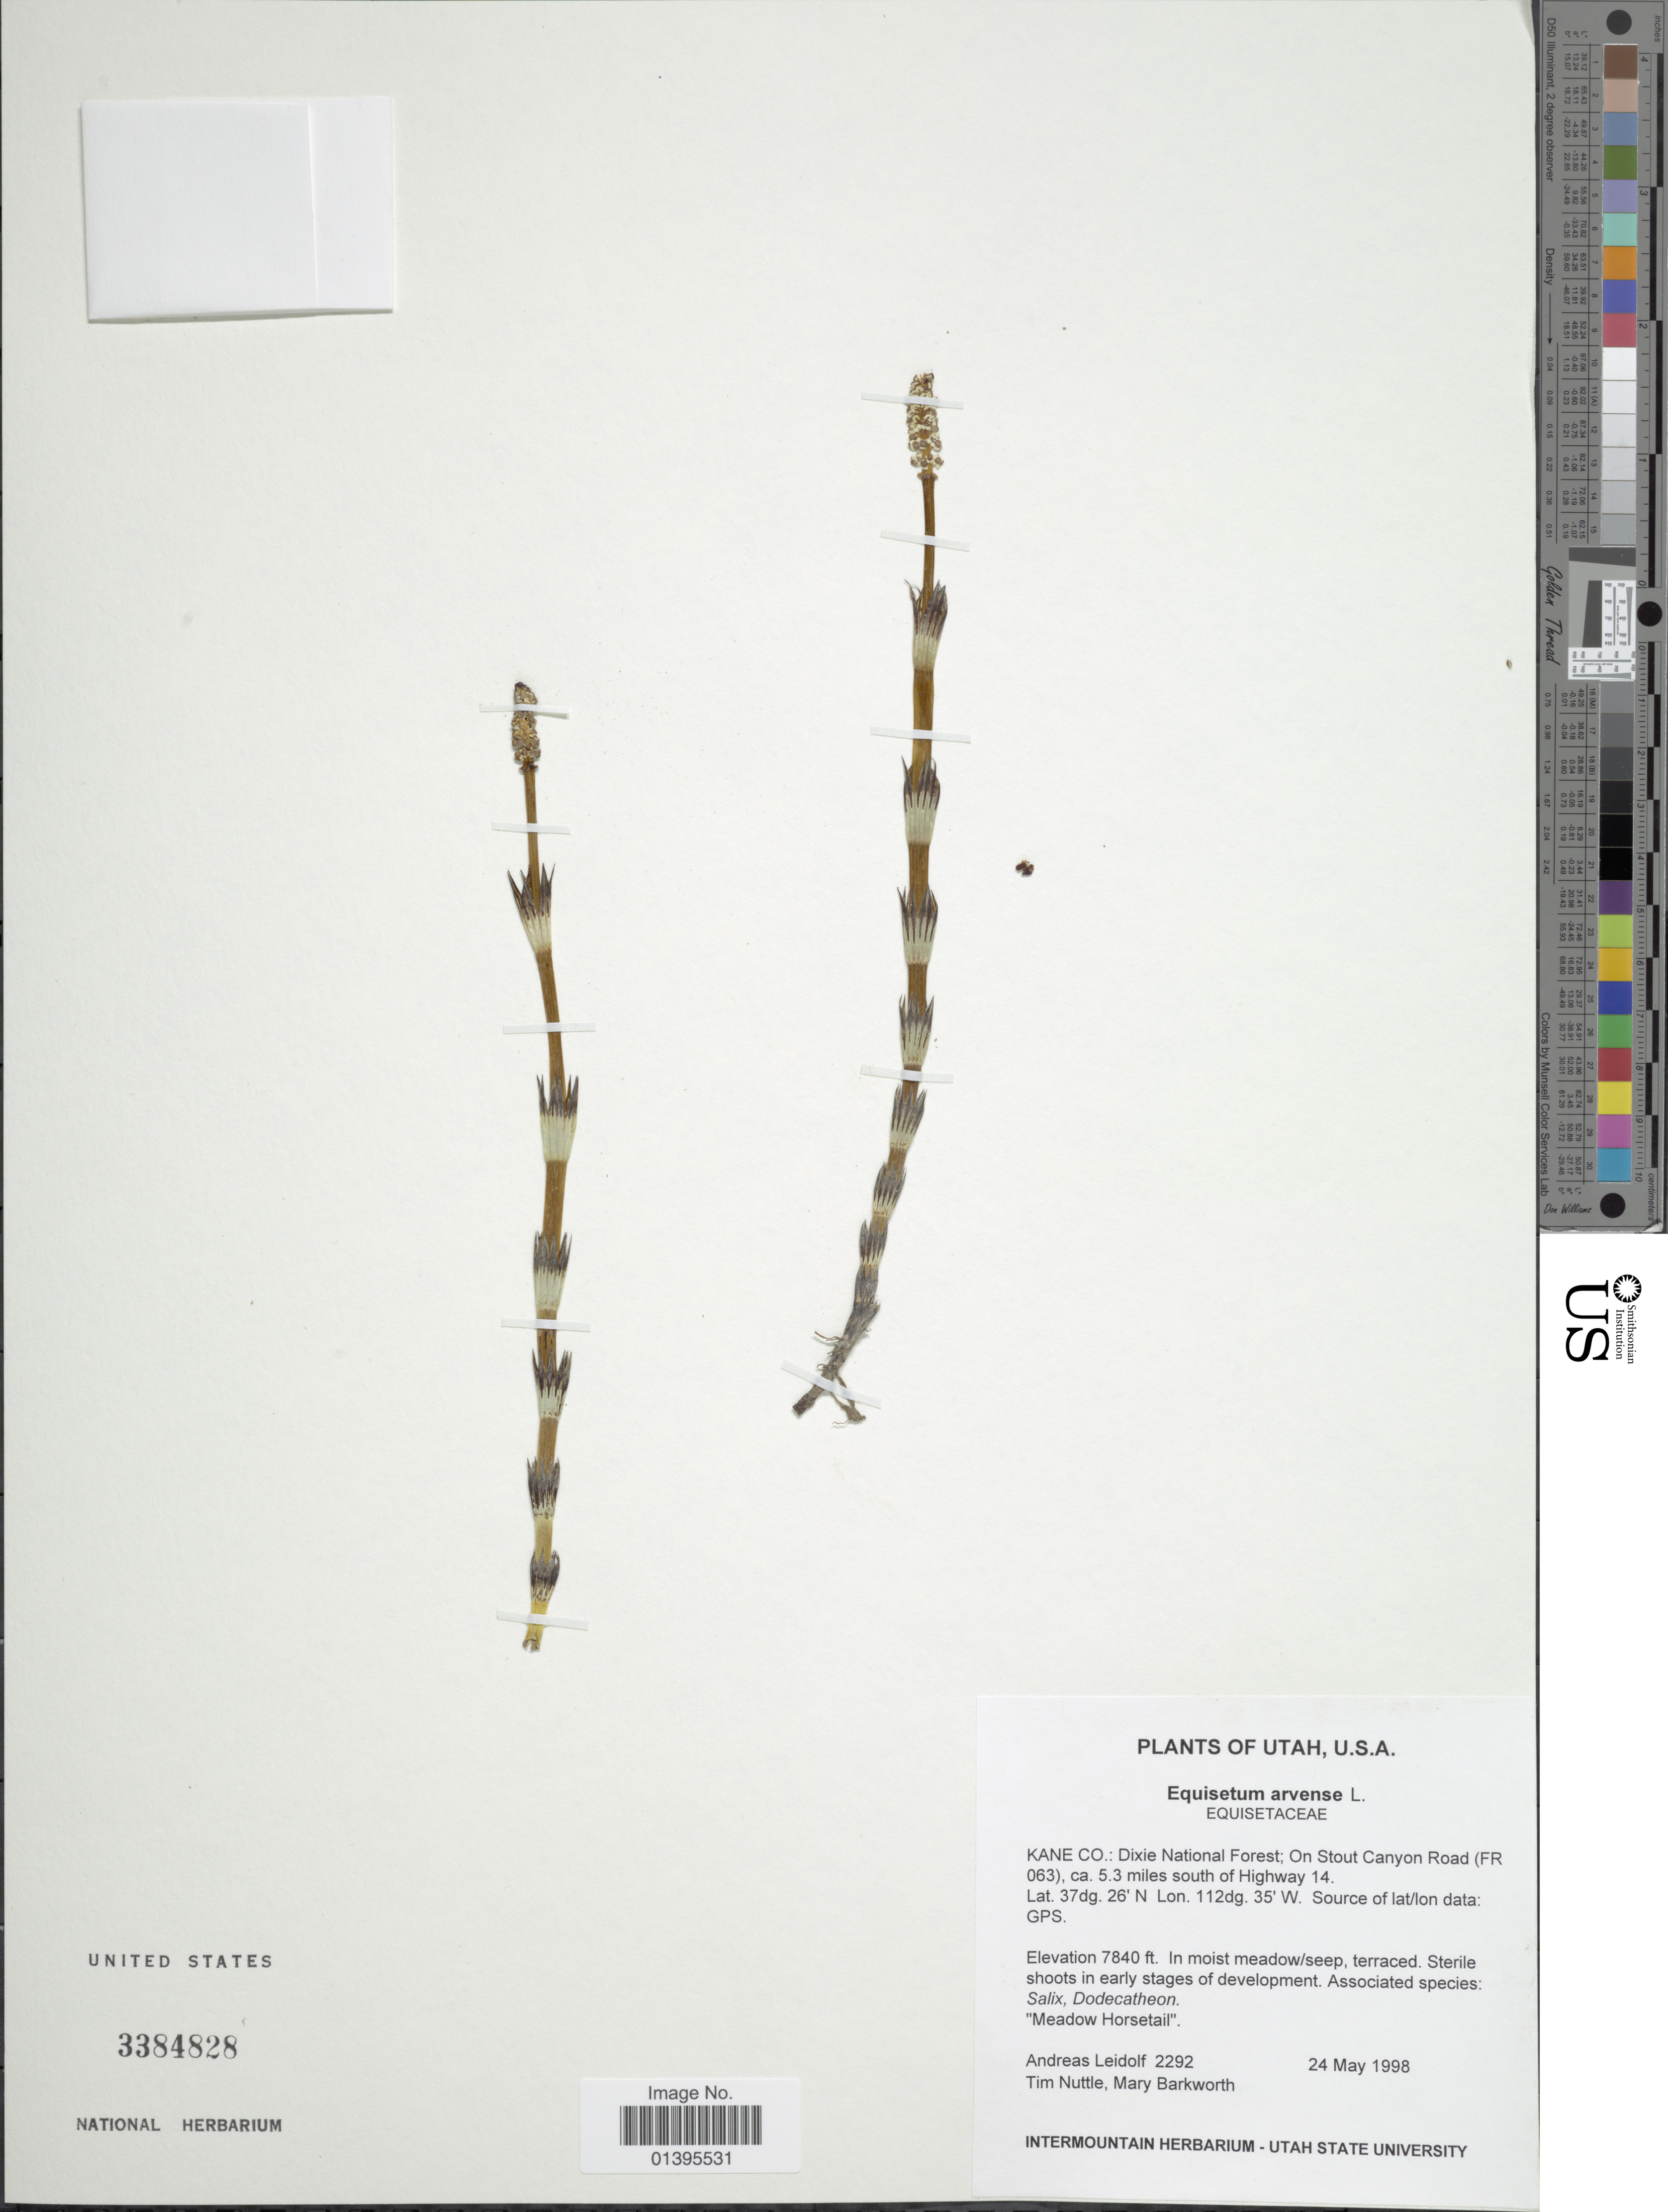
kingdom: Plantae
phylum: Tracheophyta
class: Polypodiopsida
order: Equisetales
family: Equisetaceae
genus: Equisetum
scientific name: Equisetum arvense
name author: L.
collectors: A. Leidolf, T. Nuttle & M. Barkworth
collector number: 2292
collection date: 1998-05-24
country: United States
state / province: Utah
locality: Kane Co.: Dixie National Forest, on Stout Canyon Road (FR 063), ca. 5.3 miles south of Highway 14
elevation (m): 2390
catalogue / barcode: US 3384828